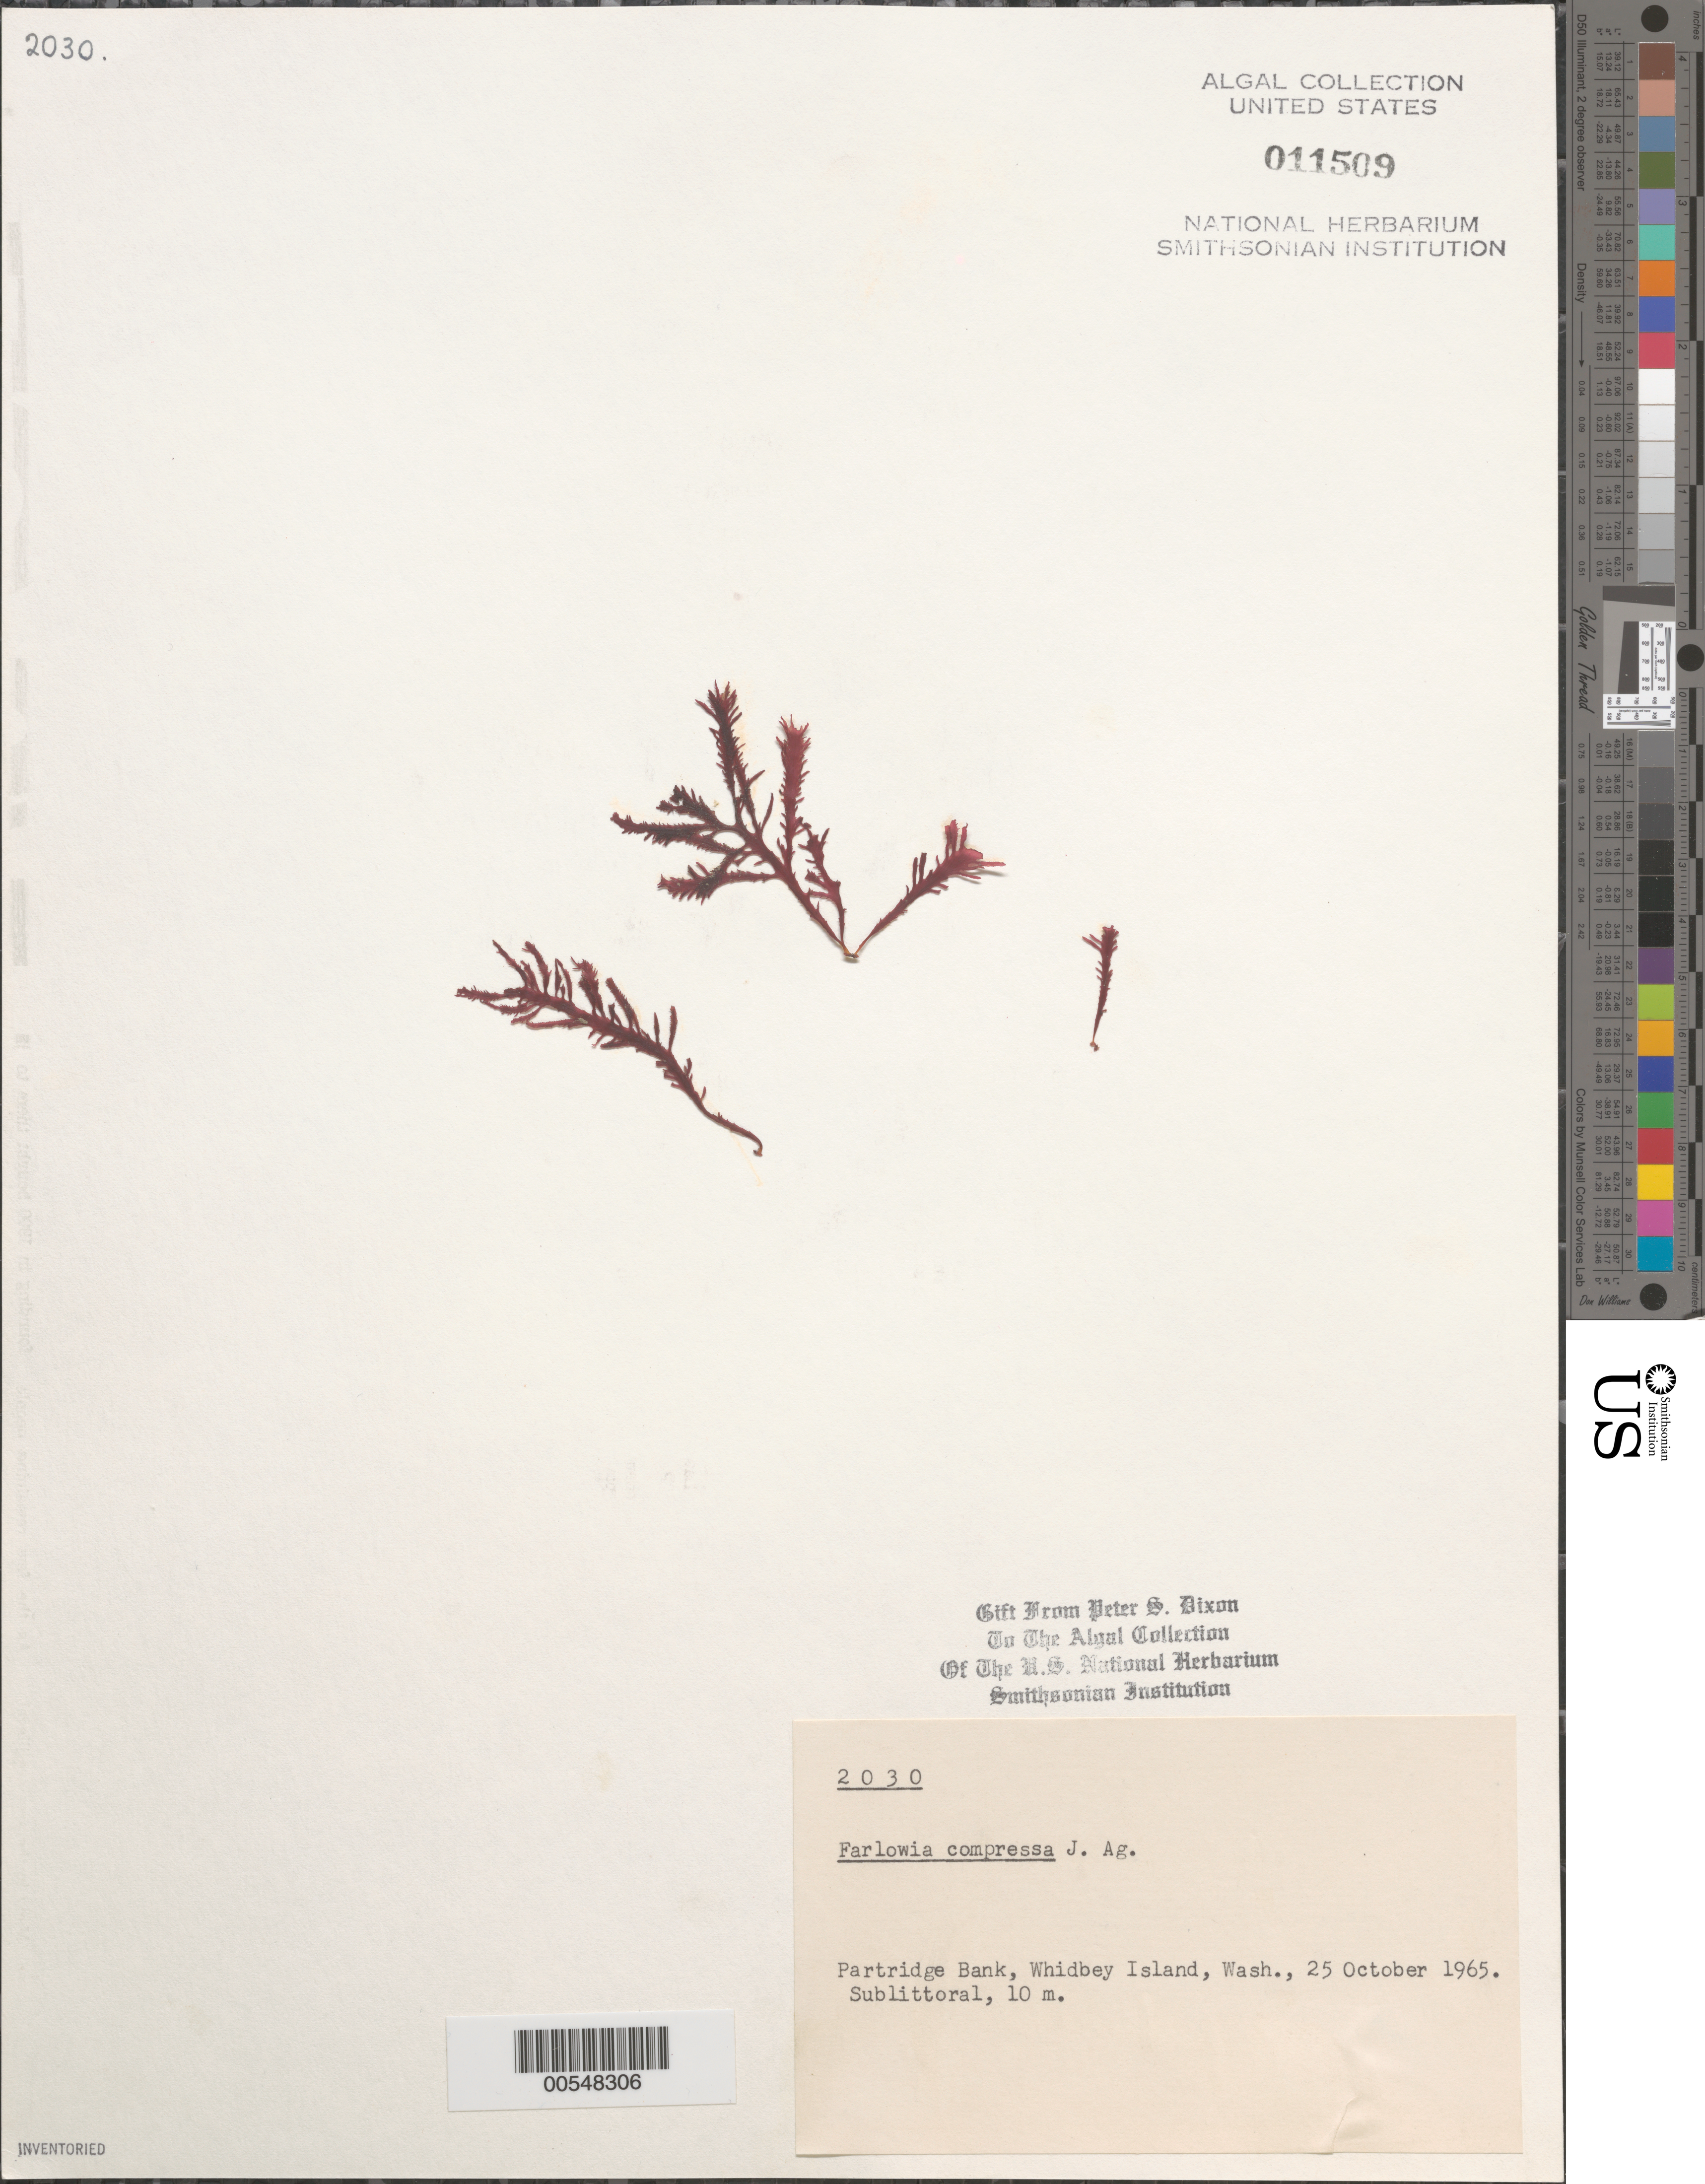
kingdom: Plantae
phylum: Rhodophyta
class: Florideophyceae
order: Gigartinales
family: Dumontiaceae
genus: Farlowia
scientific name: Farlowia compressa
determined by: Dixon, P. S.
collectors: P. S. Dixon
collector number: PSD 2030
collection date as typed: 25 Oct 1965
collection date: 1965-10-25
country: United States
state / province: Washington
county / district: Island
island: Whidbey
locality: Partridge Bank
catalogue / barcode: US 11509